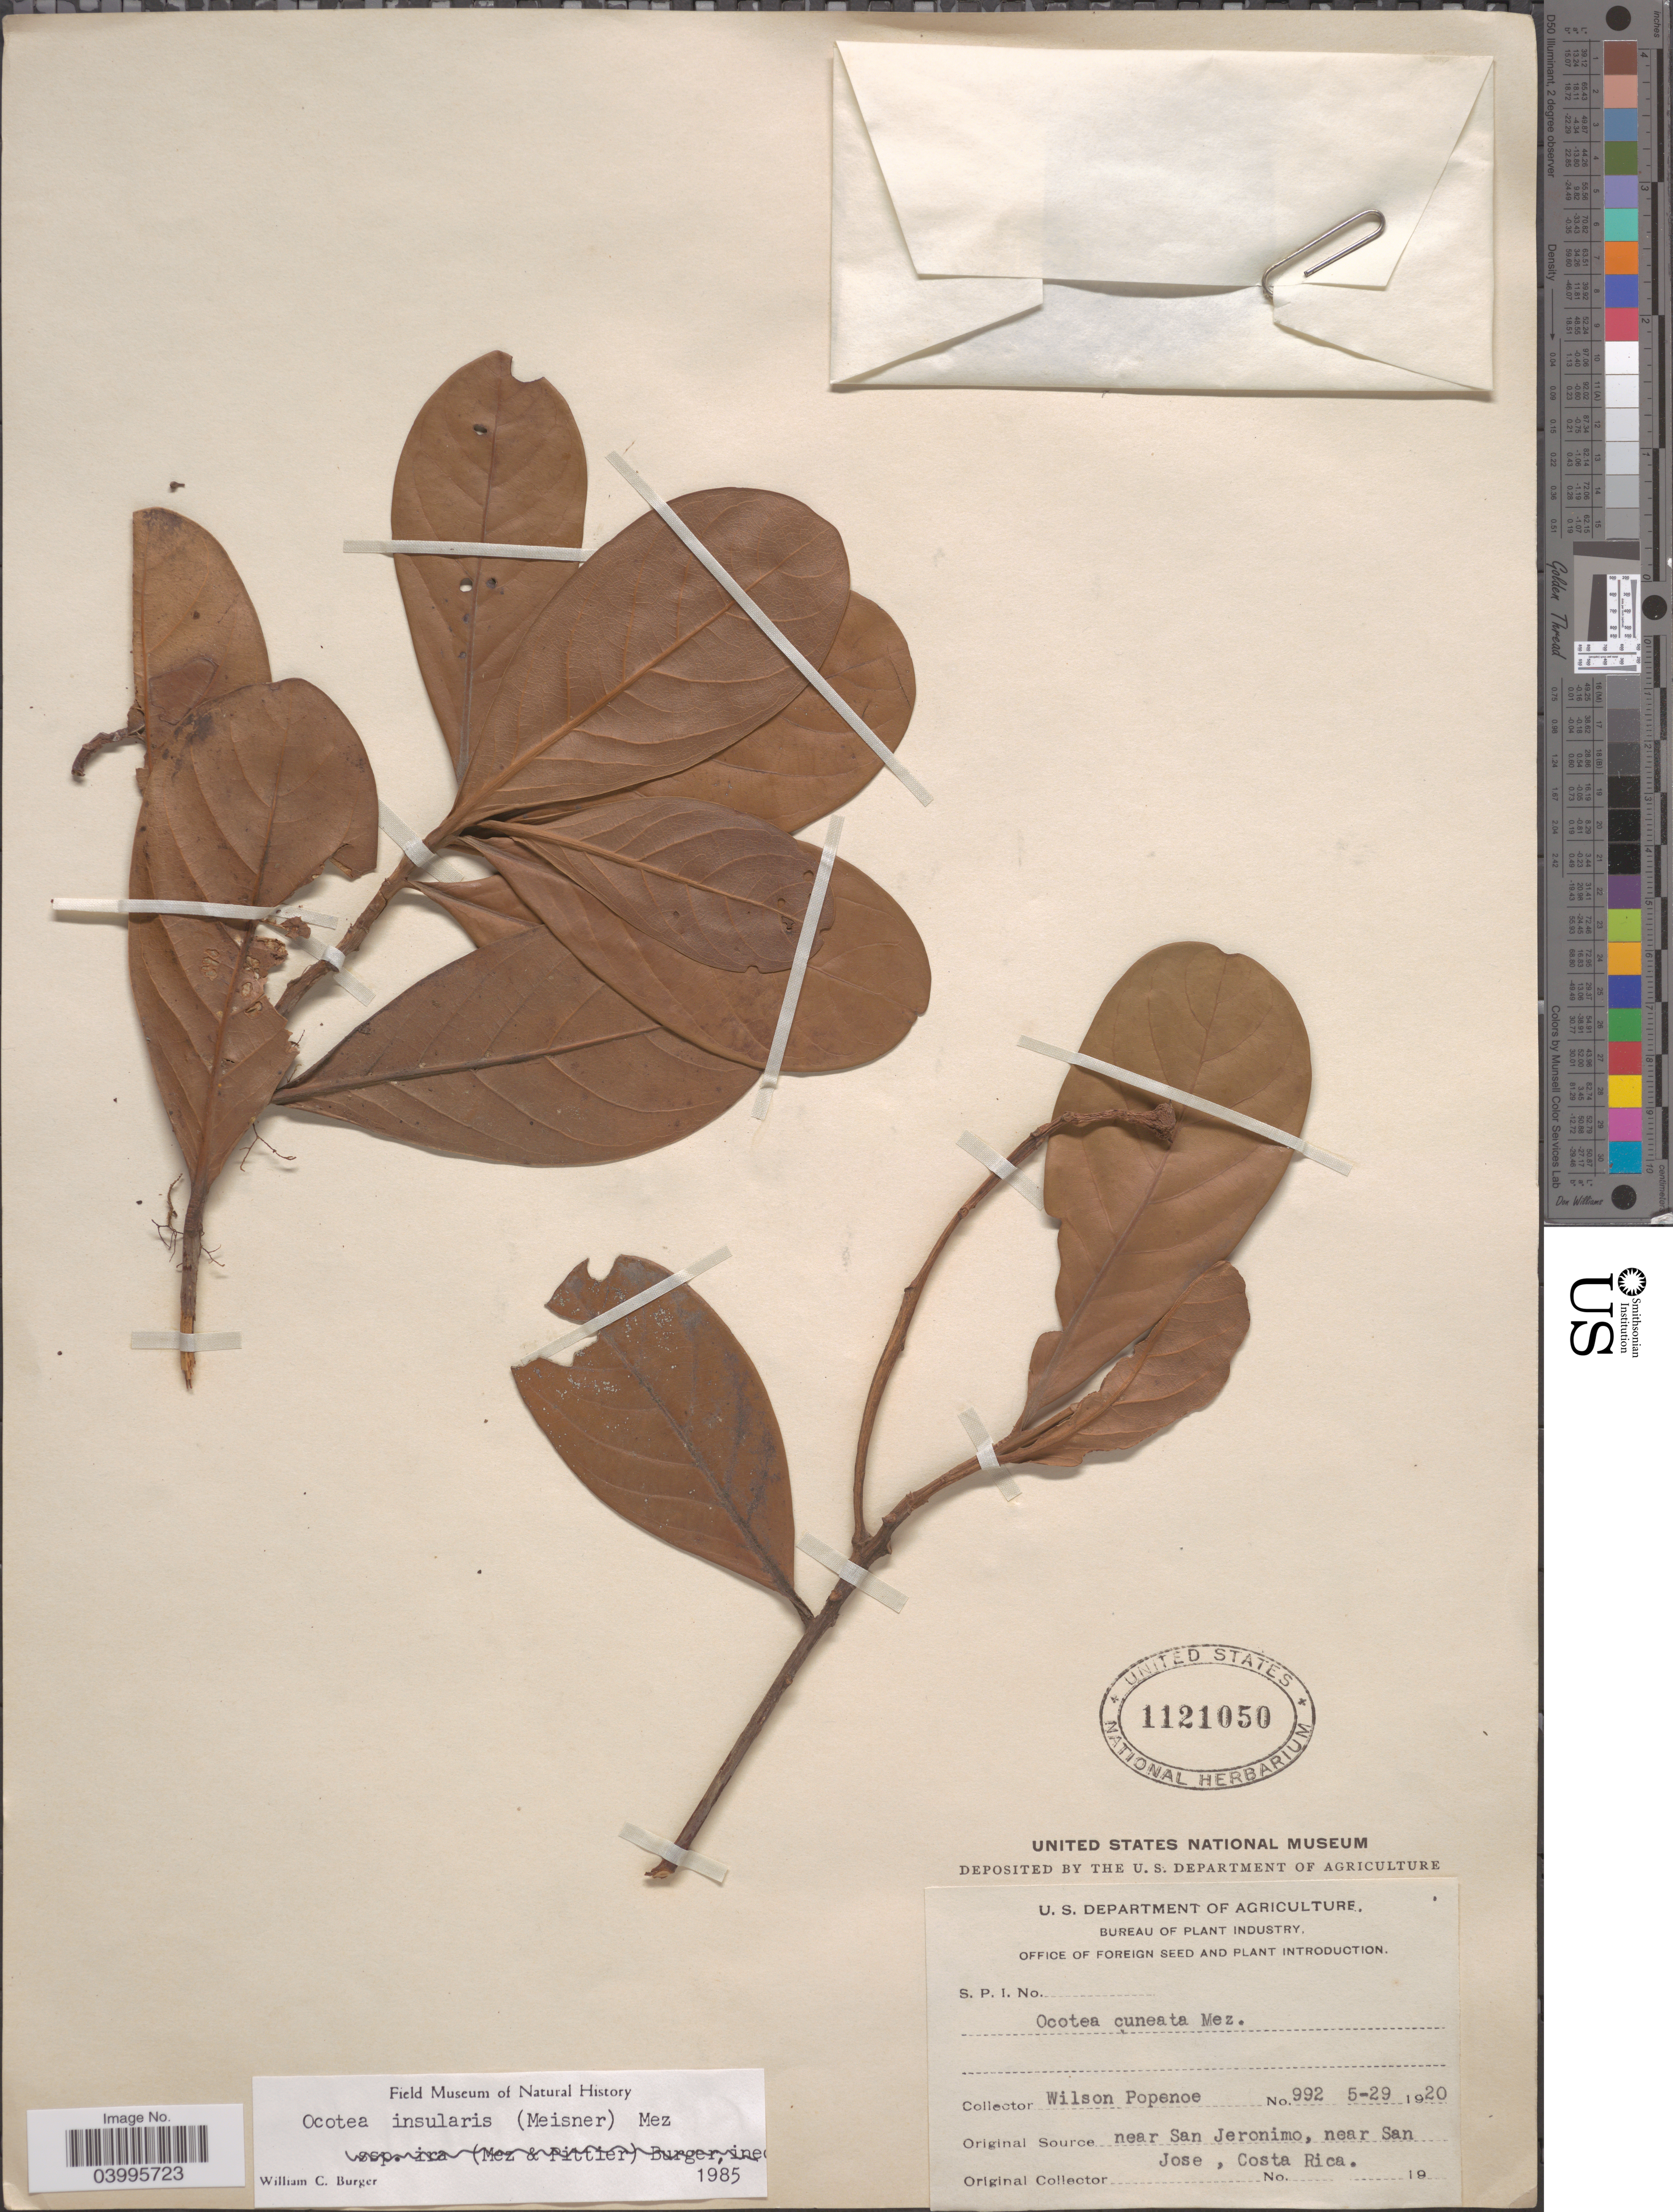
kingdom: Plantae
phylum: Tracheophyta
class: Magnoliopsida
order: Laurales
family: Lauraceae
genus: Ocotea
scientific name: Ocotea insularis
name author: (Meisn.) Mez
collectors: F. Popenoe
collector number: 992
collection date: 1920-05-29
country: Costa Rica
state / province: San José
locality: Near San Jeronimo, near San Jose.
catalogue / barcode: US 1121050